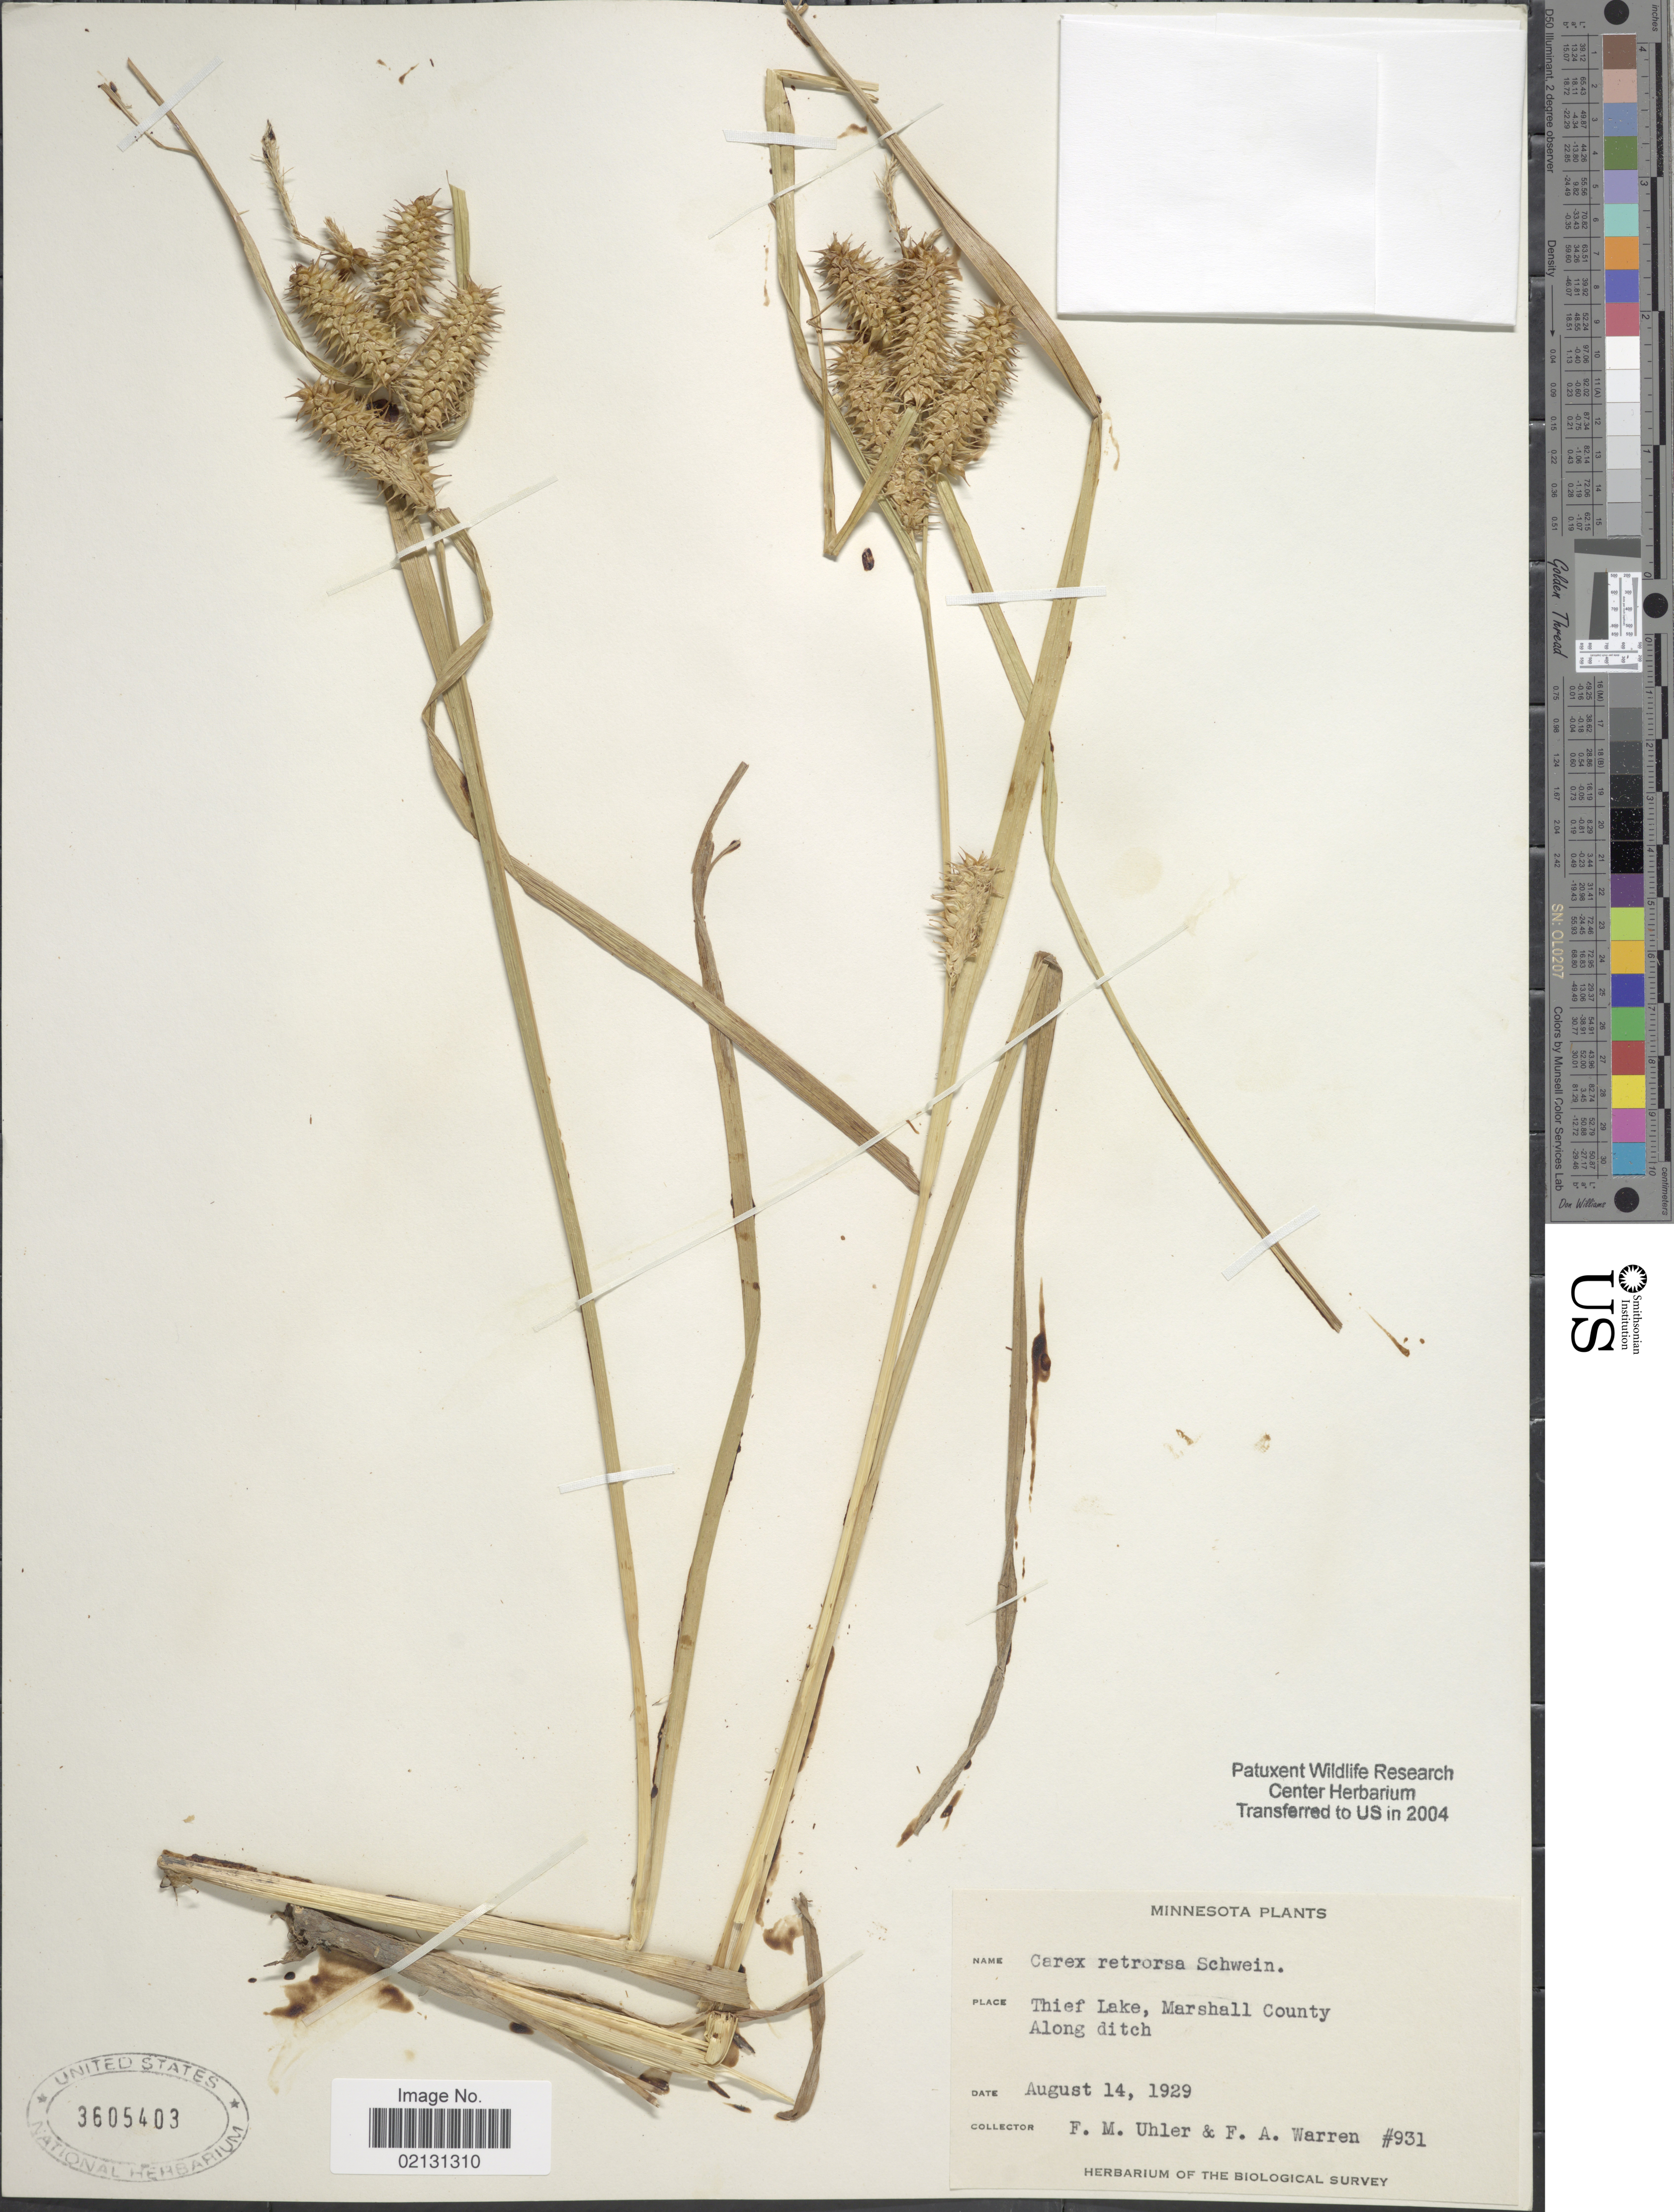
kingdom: Plantae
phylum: Tracheophyta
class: Liliopsida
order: Poales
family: Cyperaceae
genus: Carex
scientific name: Carex retrorsa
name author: Schwein.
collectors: F. M. Uhler & F. Warren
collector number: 931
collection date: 1929-08-14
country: United States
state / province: Minnesota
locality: Thief Lake, Marshall County, along ditch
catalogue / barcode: US 3605403